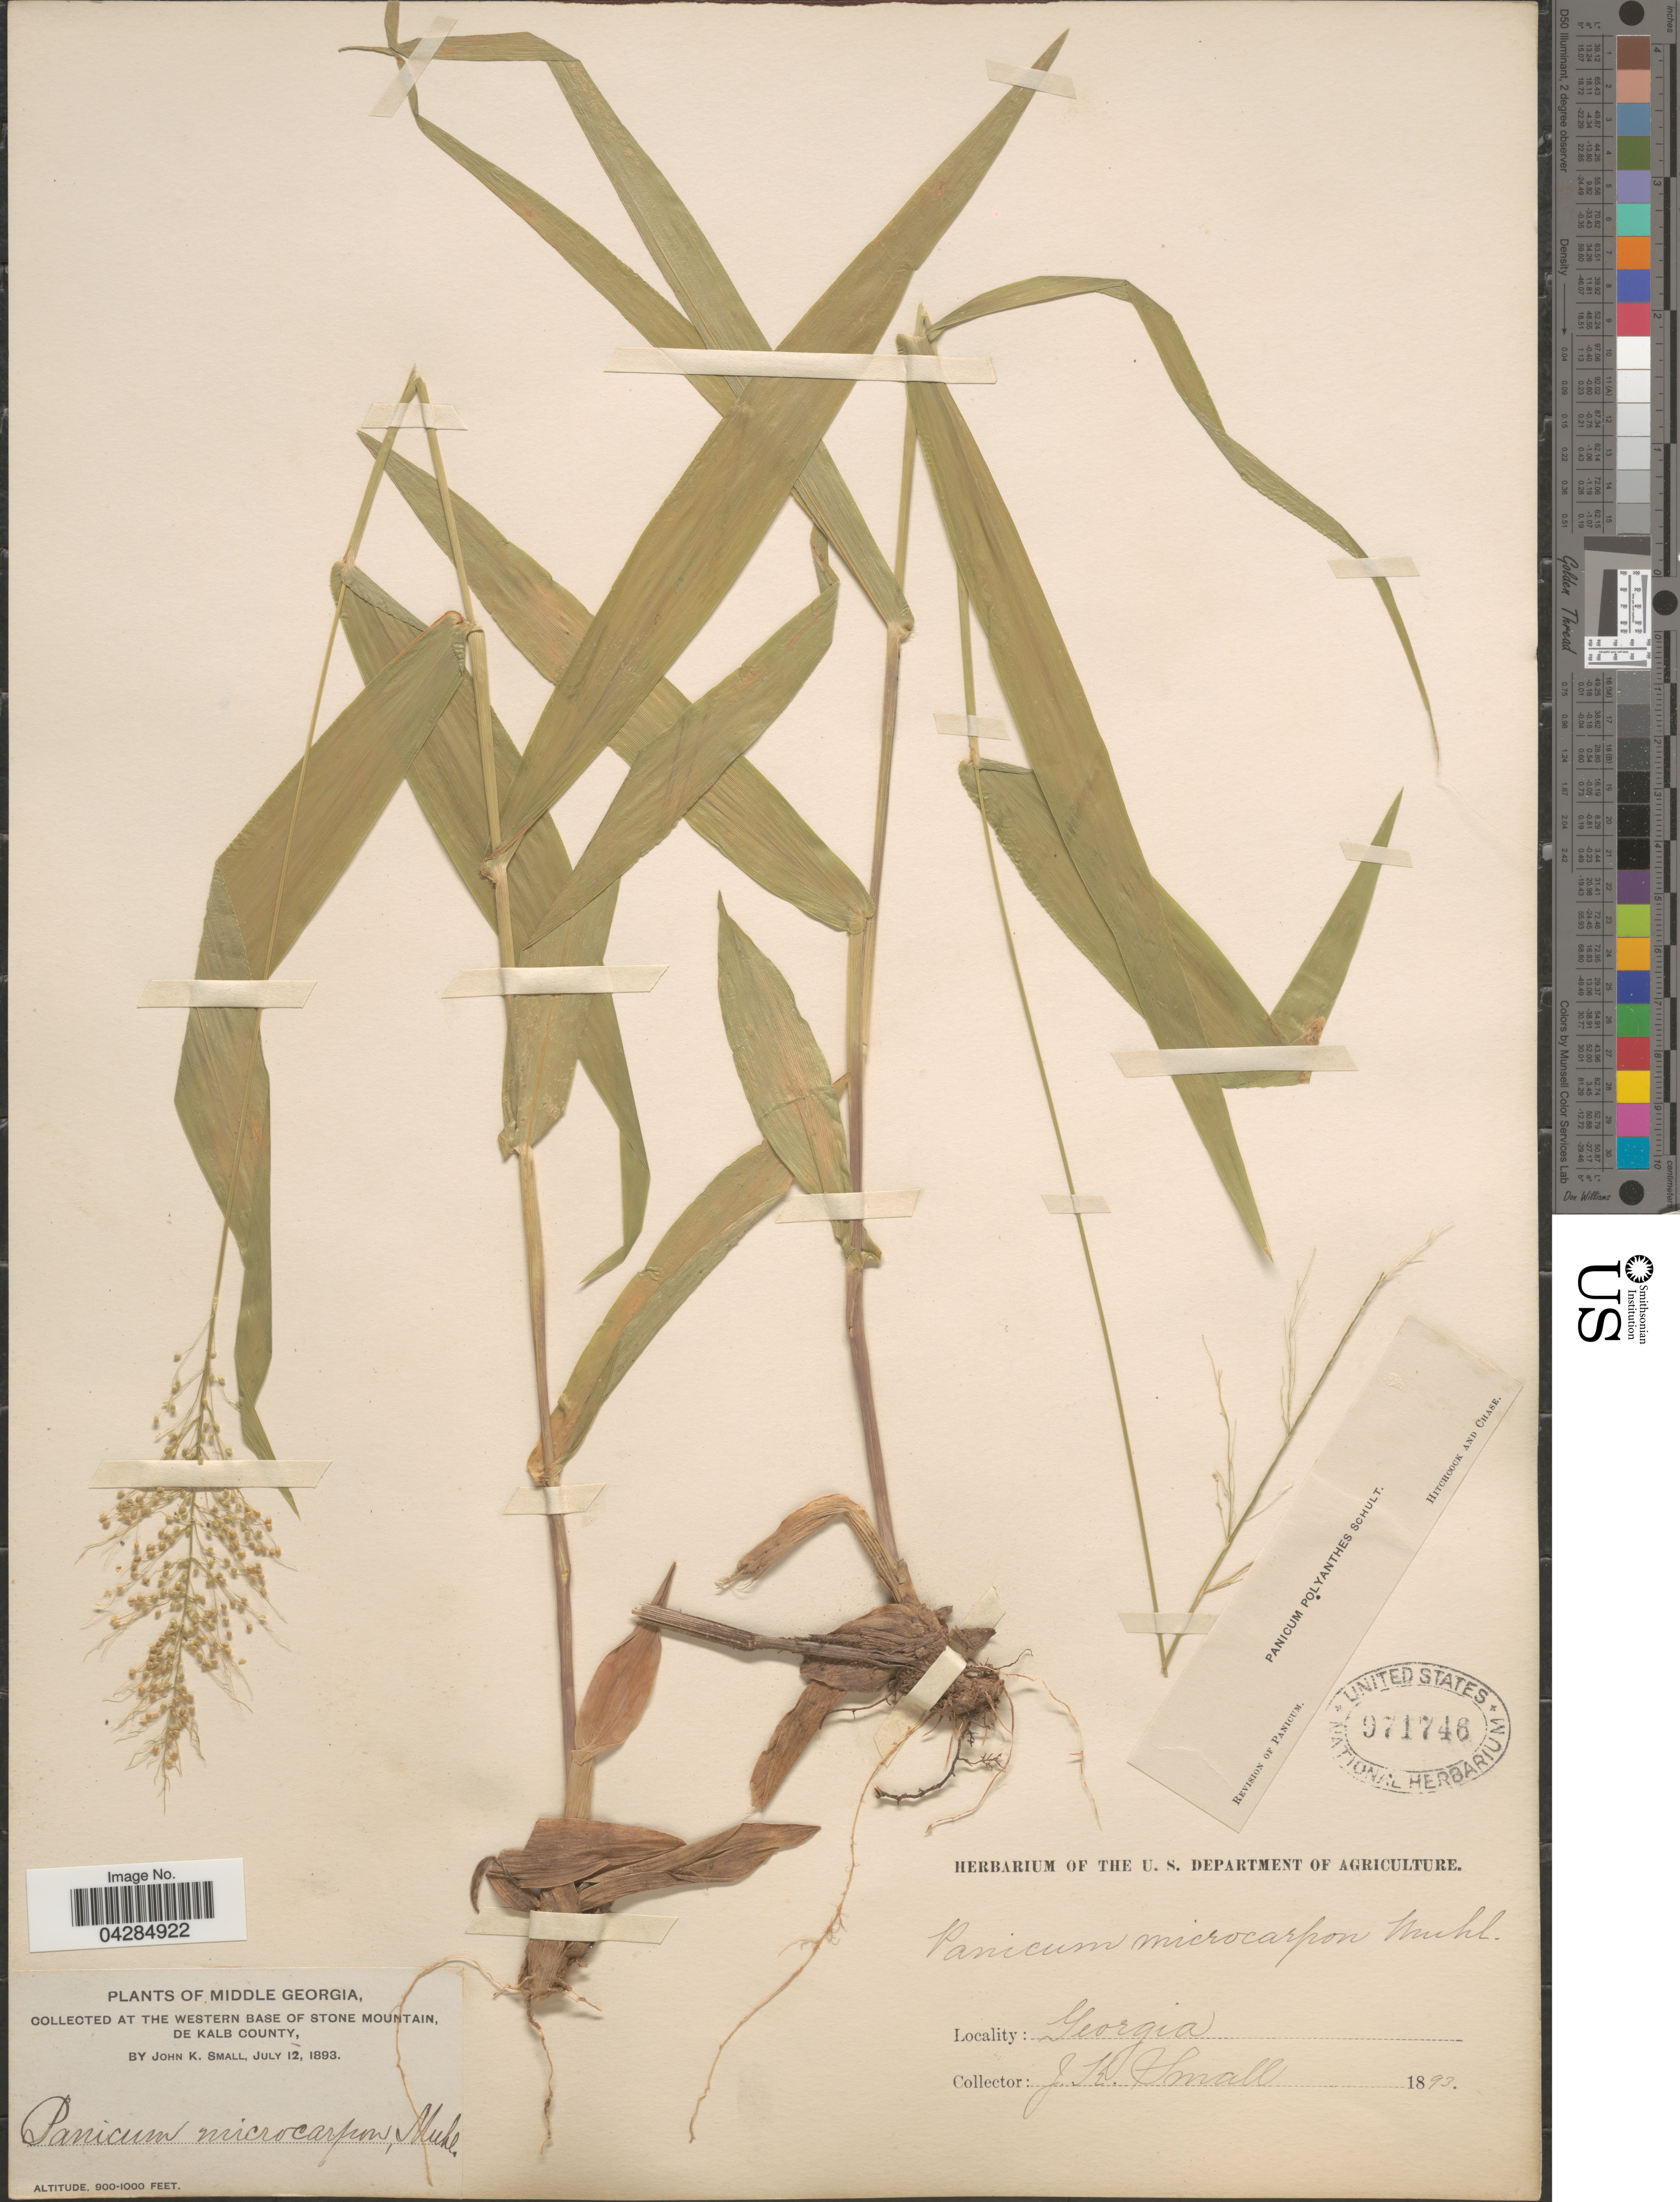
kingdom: Plantae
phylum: Tracheophyta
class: Liliopsida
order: Poales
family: Poaceae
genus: Dichanthelium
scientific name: Dichanthelium polyanthes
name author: (Schult.) Mohlenbr.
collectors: J. K. Small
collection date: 1893-07-12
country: United States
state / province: Georgia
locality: Middle Georgia. At the Western Base of Stone Mountain, De Kalb County.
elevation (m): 274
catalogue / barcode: US 971746